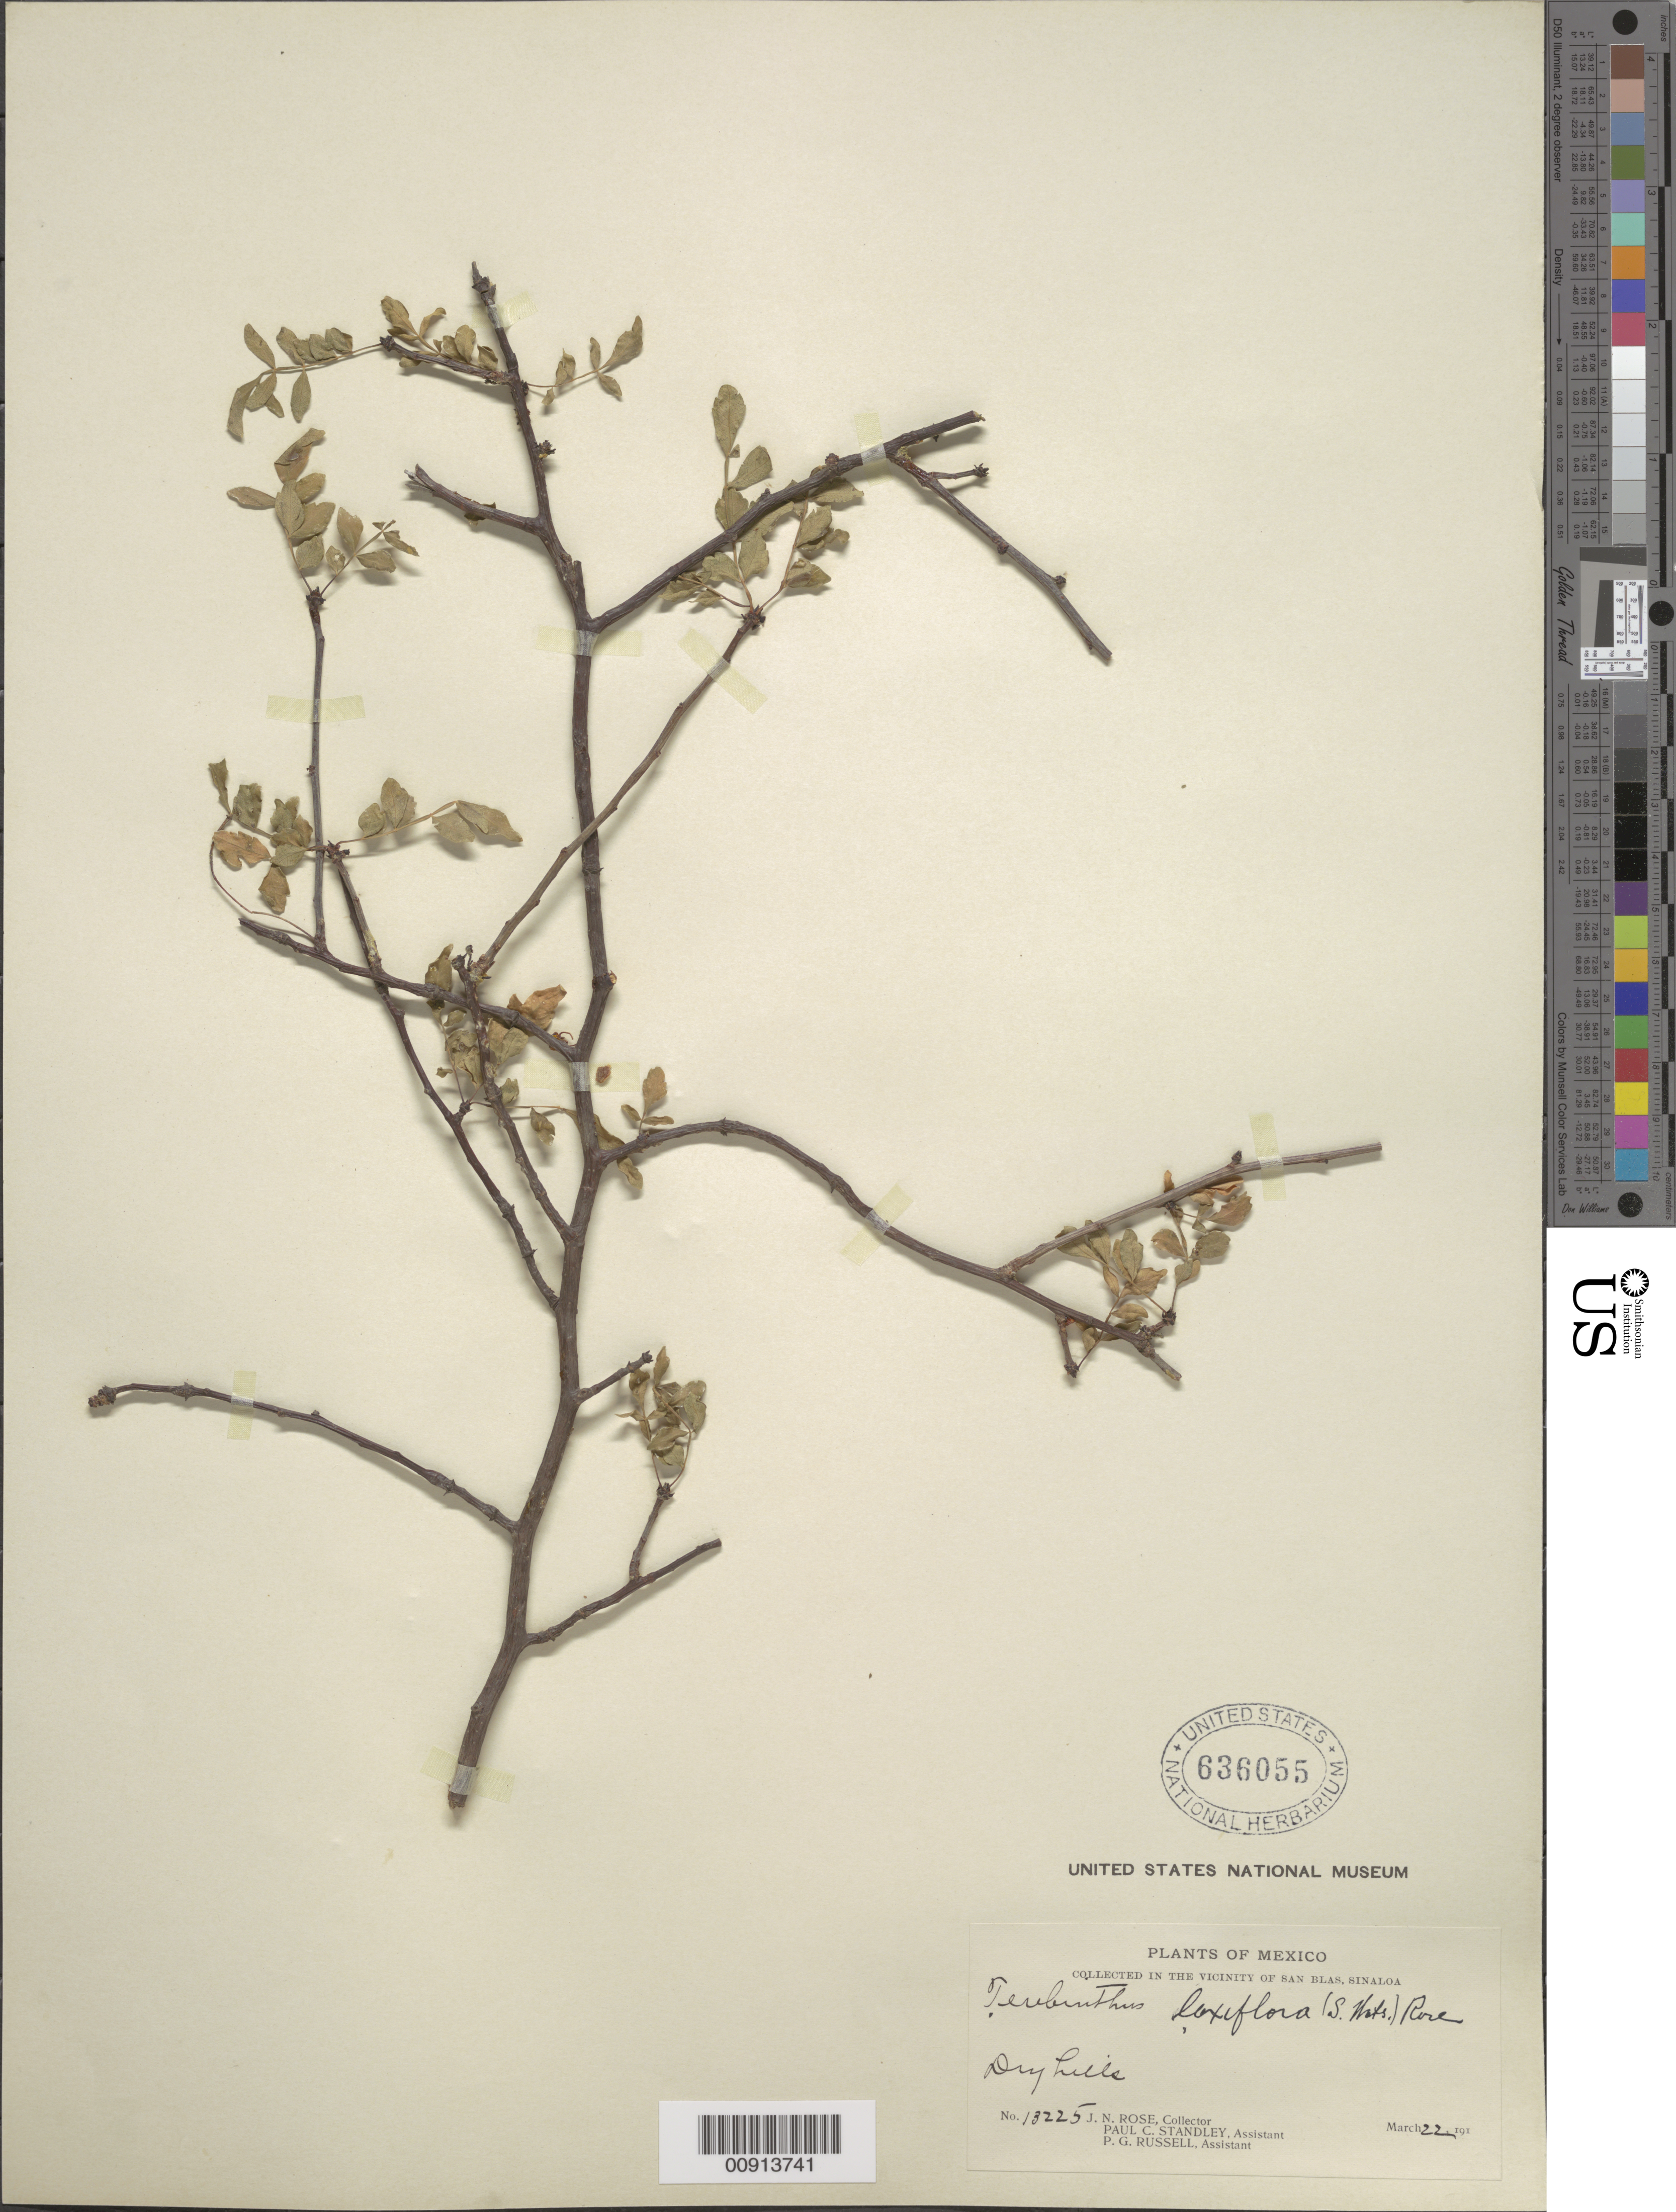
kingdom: Plantae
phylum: Tracheophyta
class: Magnoliopsida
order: Sapindales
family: Burseraceae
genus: Bursera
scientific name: Bursera laxiflora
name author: S. Watson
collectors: J. N. Rose, P. C. Standley & P. G. Russell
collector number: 13225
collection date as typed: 22 Mar 191-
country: Mexico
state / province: Sinaloa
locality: Vicinity of San Blas, Sinaloa.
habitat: Dry hills.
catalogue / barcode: US 636055